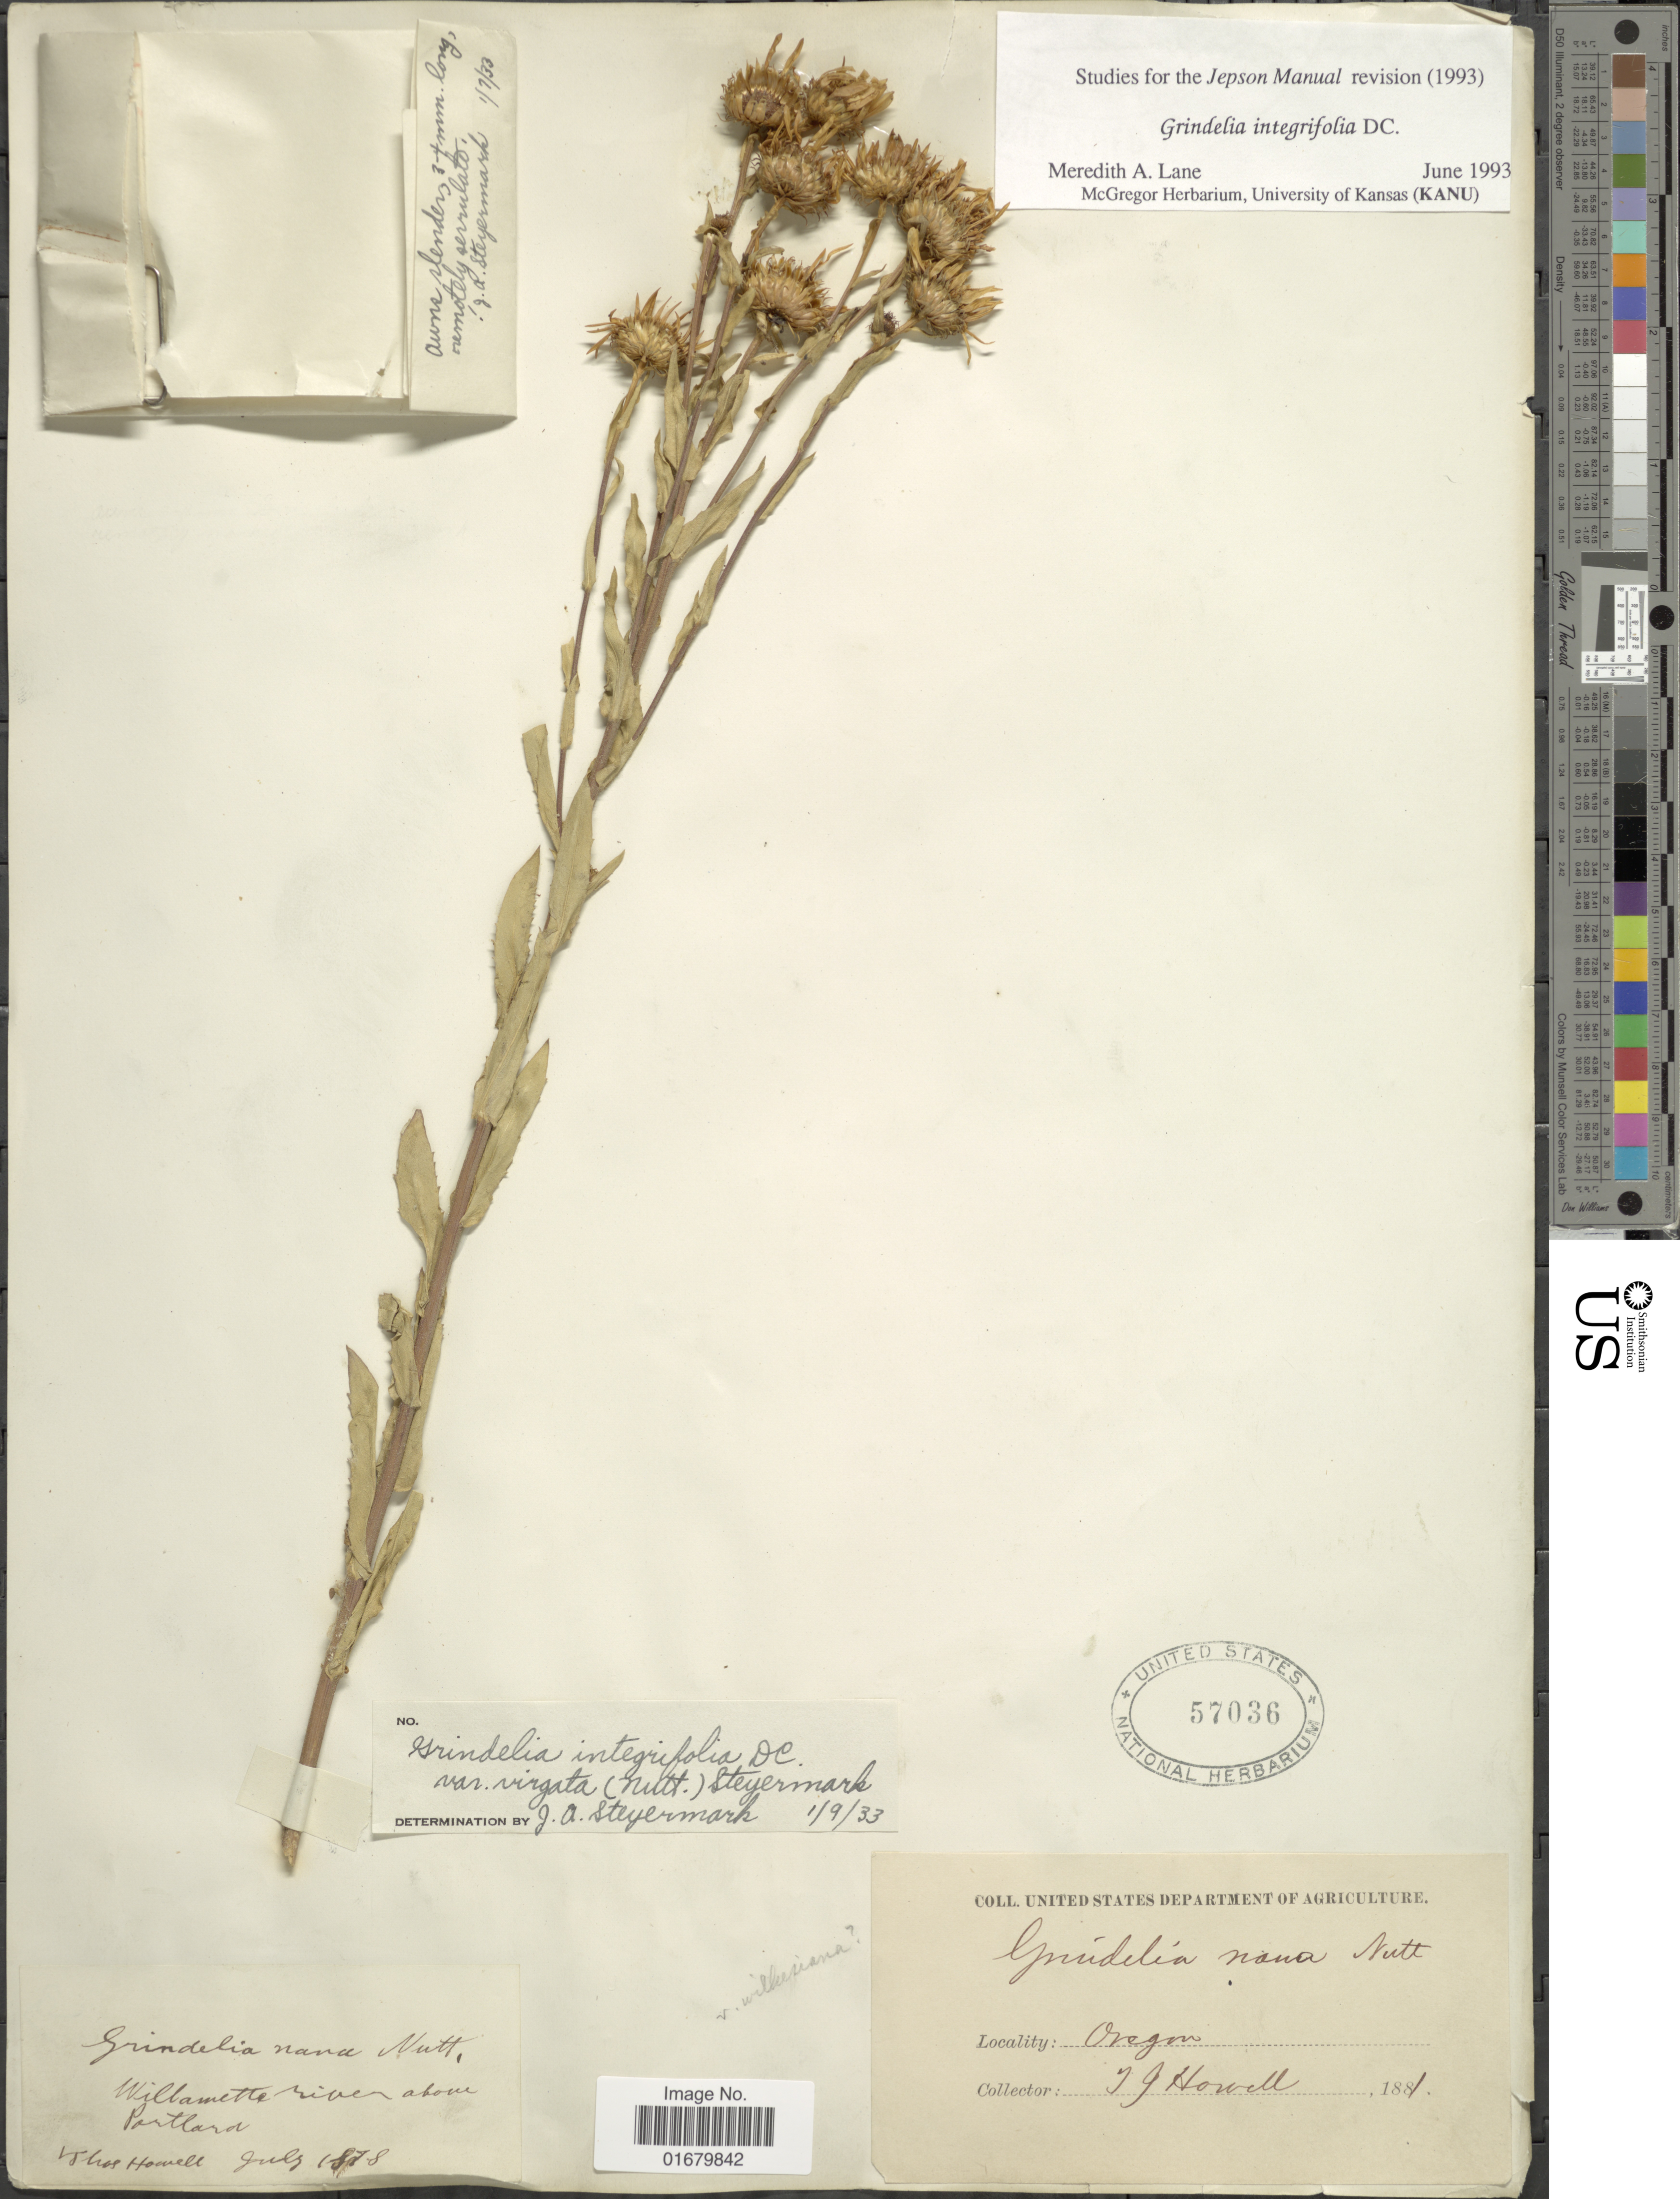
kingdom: Plantae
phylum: Tracheophyta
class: Magnoliopsida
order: Asterales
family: Asteraceae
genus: Grindelia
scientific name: Grindelia integrifolia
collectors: J. T. Howell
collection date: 1881-07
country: United States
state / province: Oregon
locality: Oregon. Willamette river above Portland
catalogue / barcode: US 57036